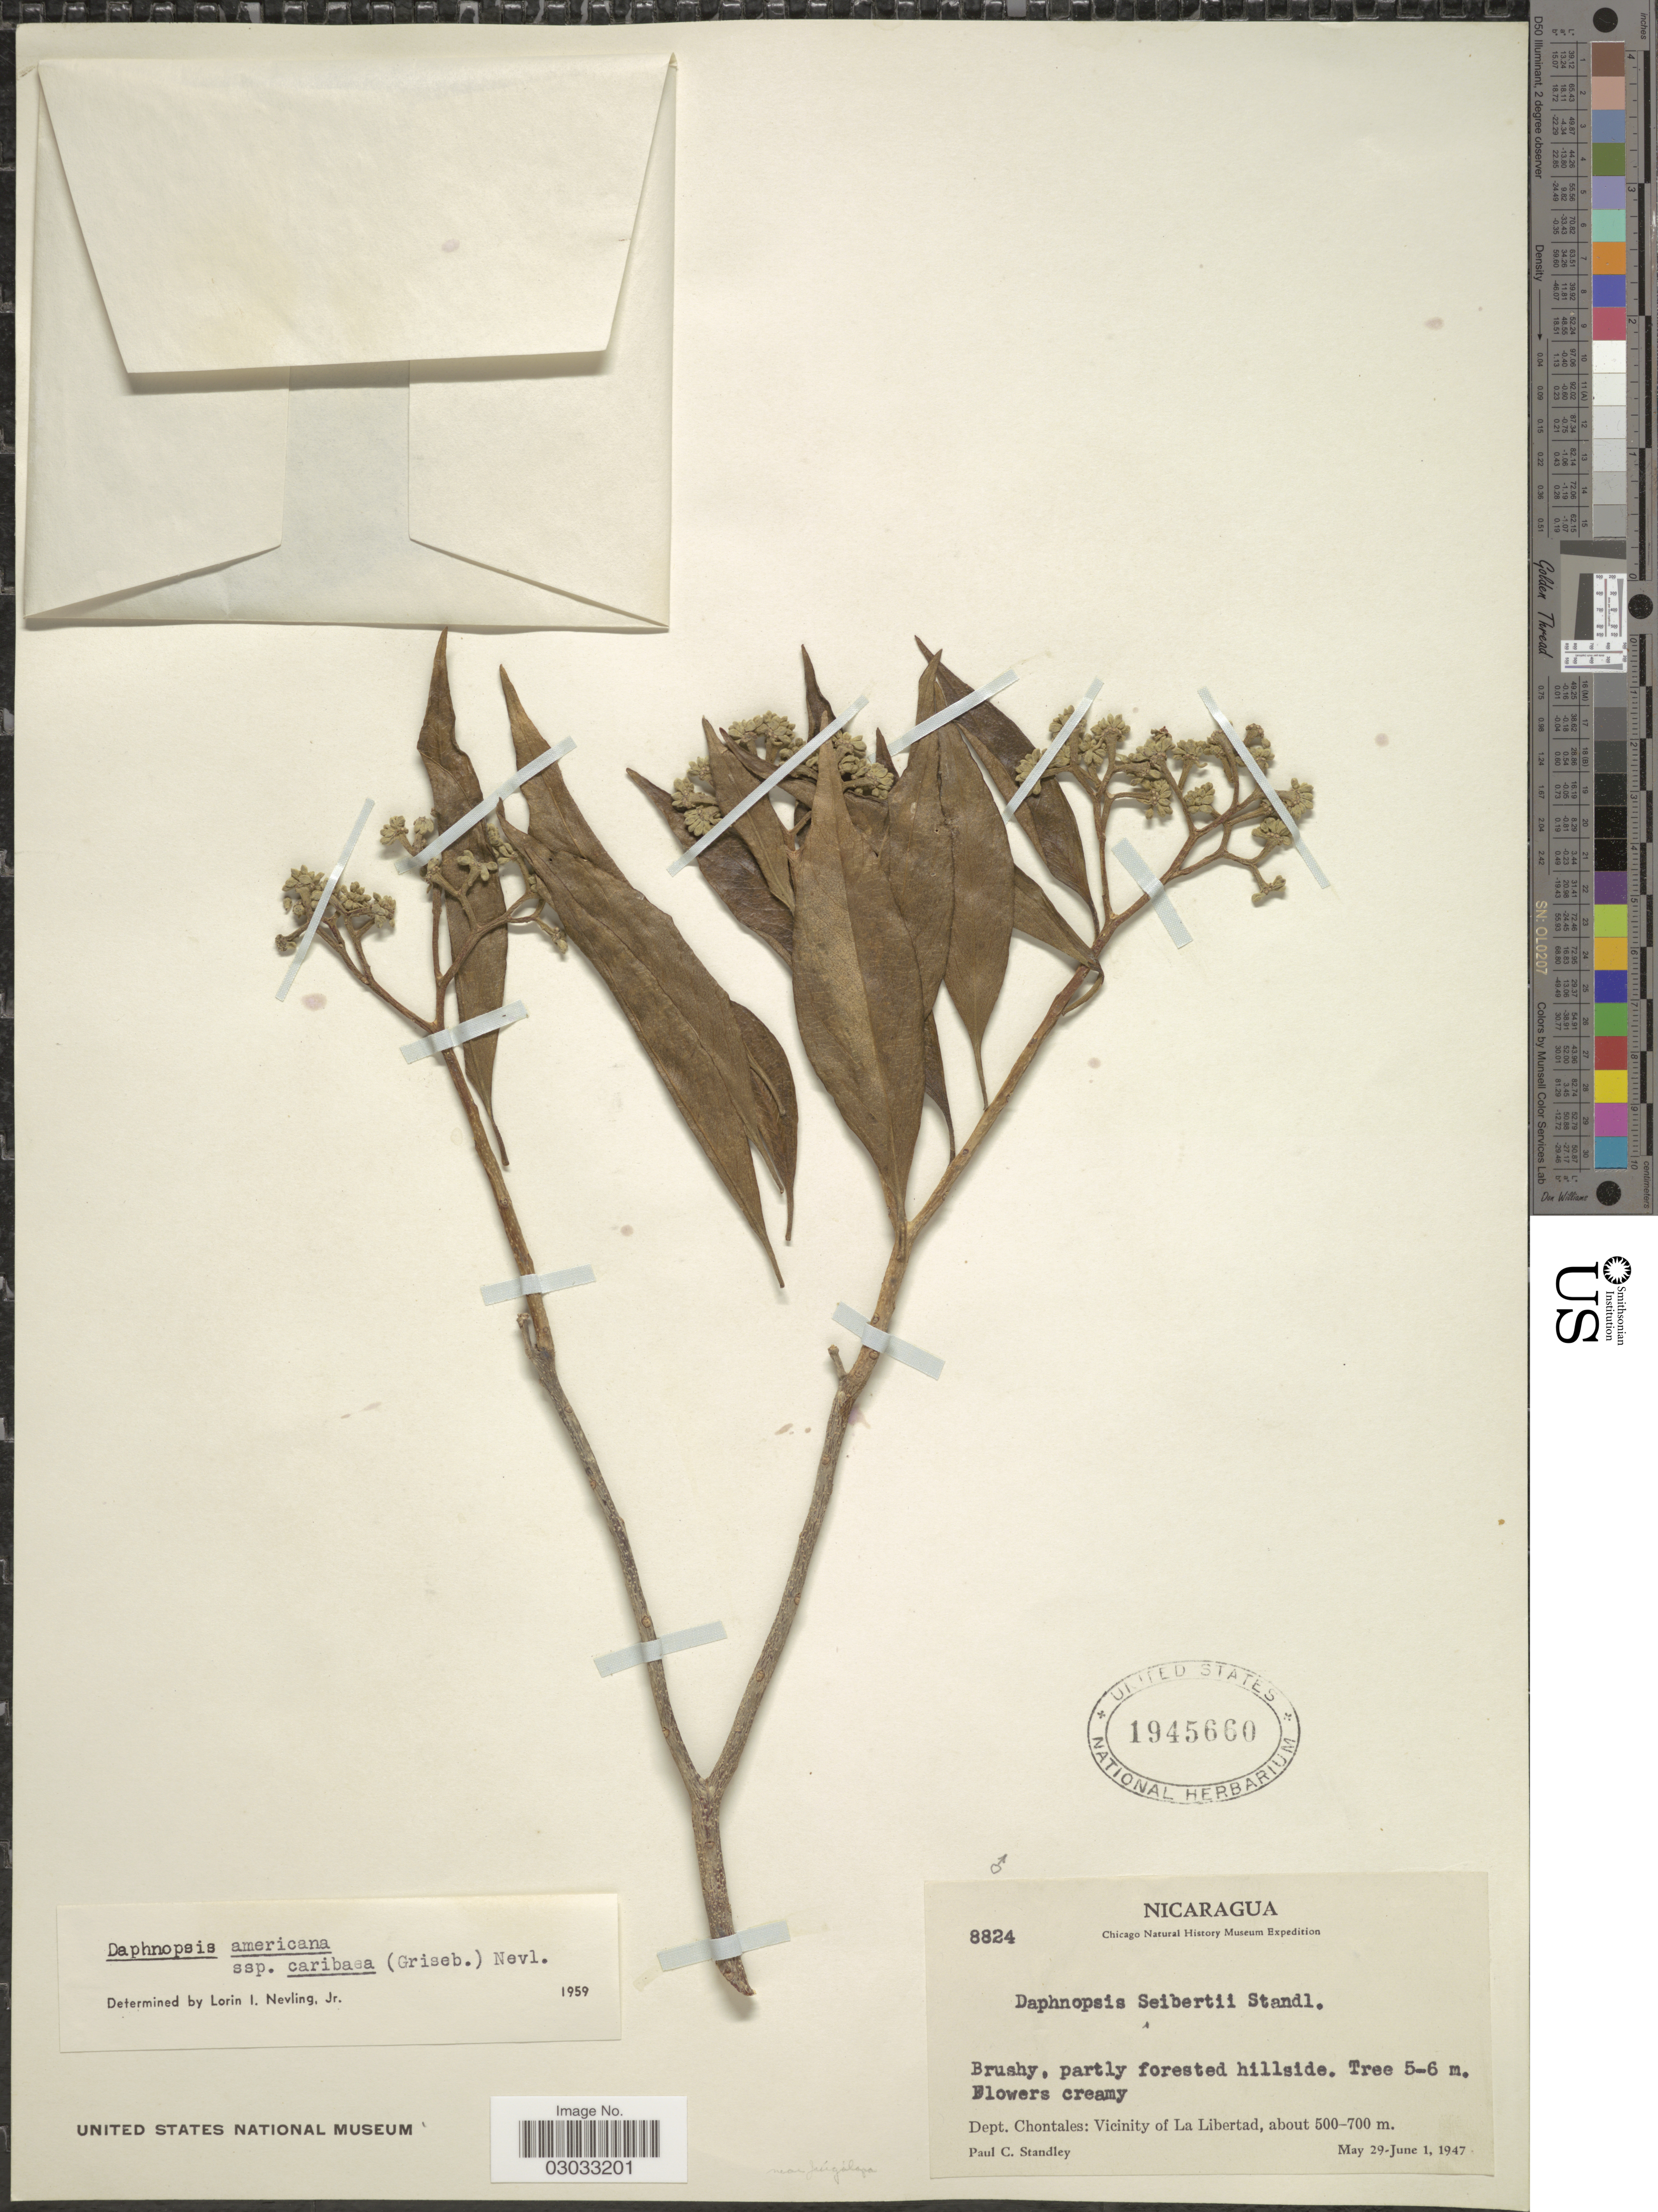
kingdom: Plantae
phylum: Tracheophyta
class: Magnoliopsida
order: Malvales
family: Thymelaeaceae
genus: Daphnopsis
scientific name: Daphnopsis americana subsp. caribaea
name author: (Griseb.) Nevling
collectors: P. C. Standley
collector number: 8824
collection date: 1947-05-29/1947-06-01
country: Nicaragua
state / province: Chontales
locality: Dept. Chontales: Vicinity of La Libertad.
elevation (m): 500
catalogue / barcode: US 1945660